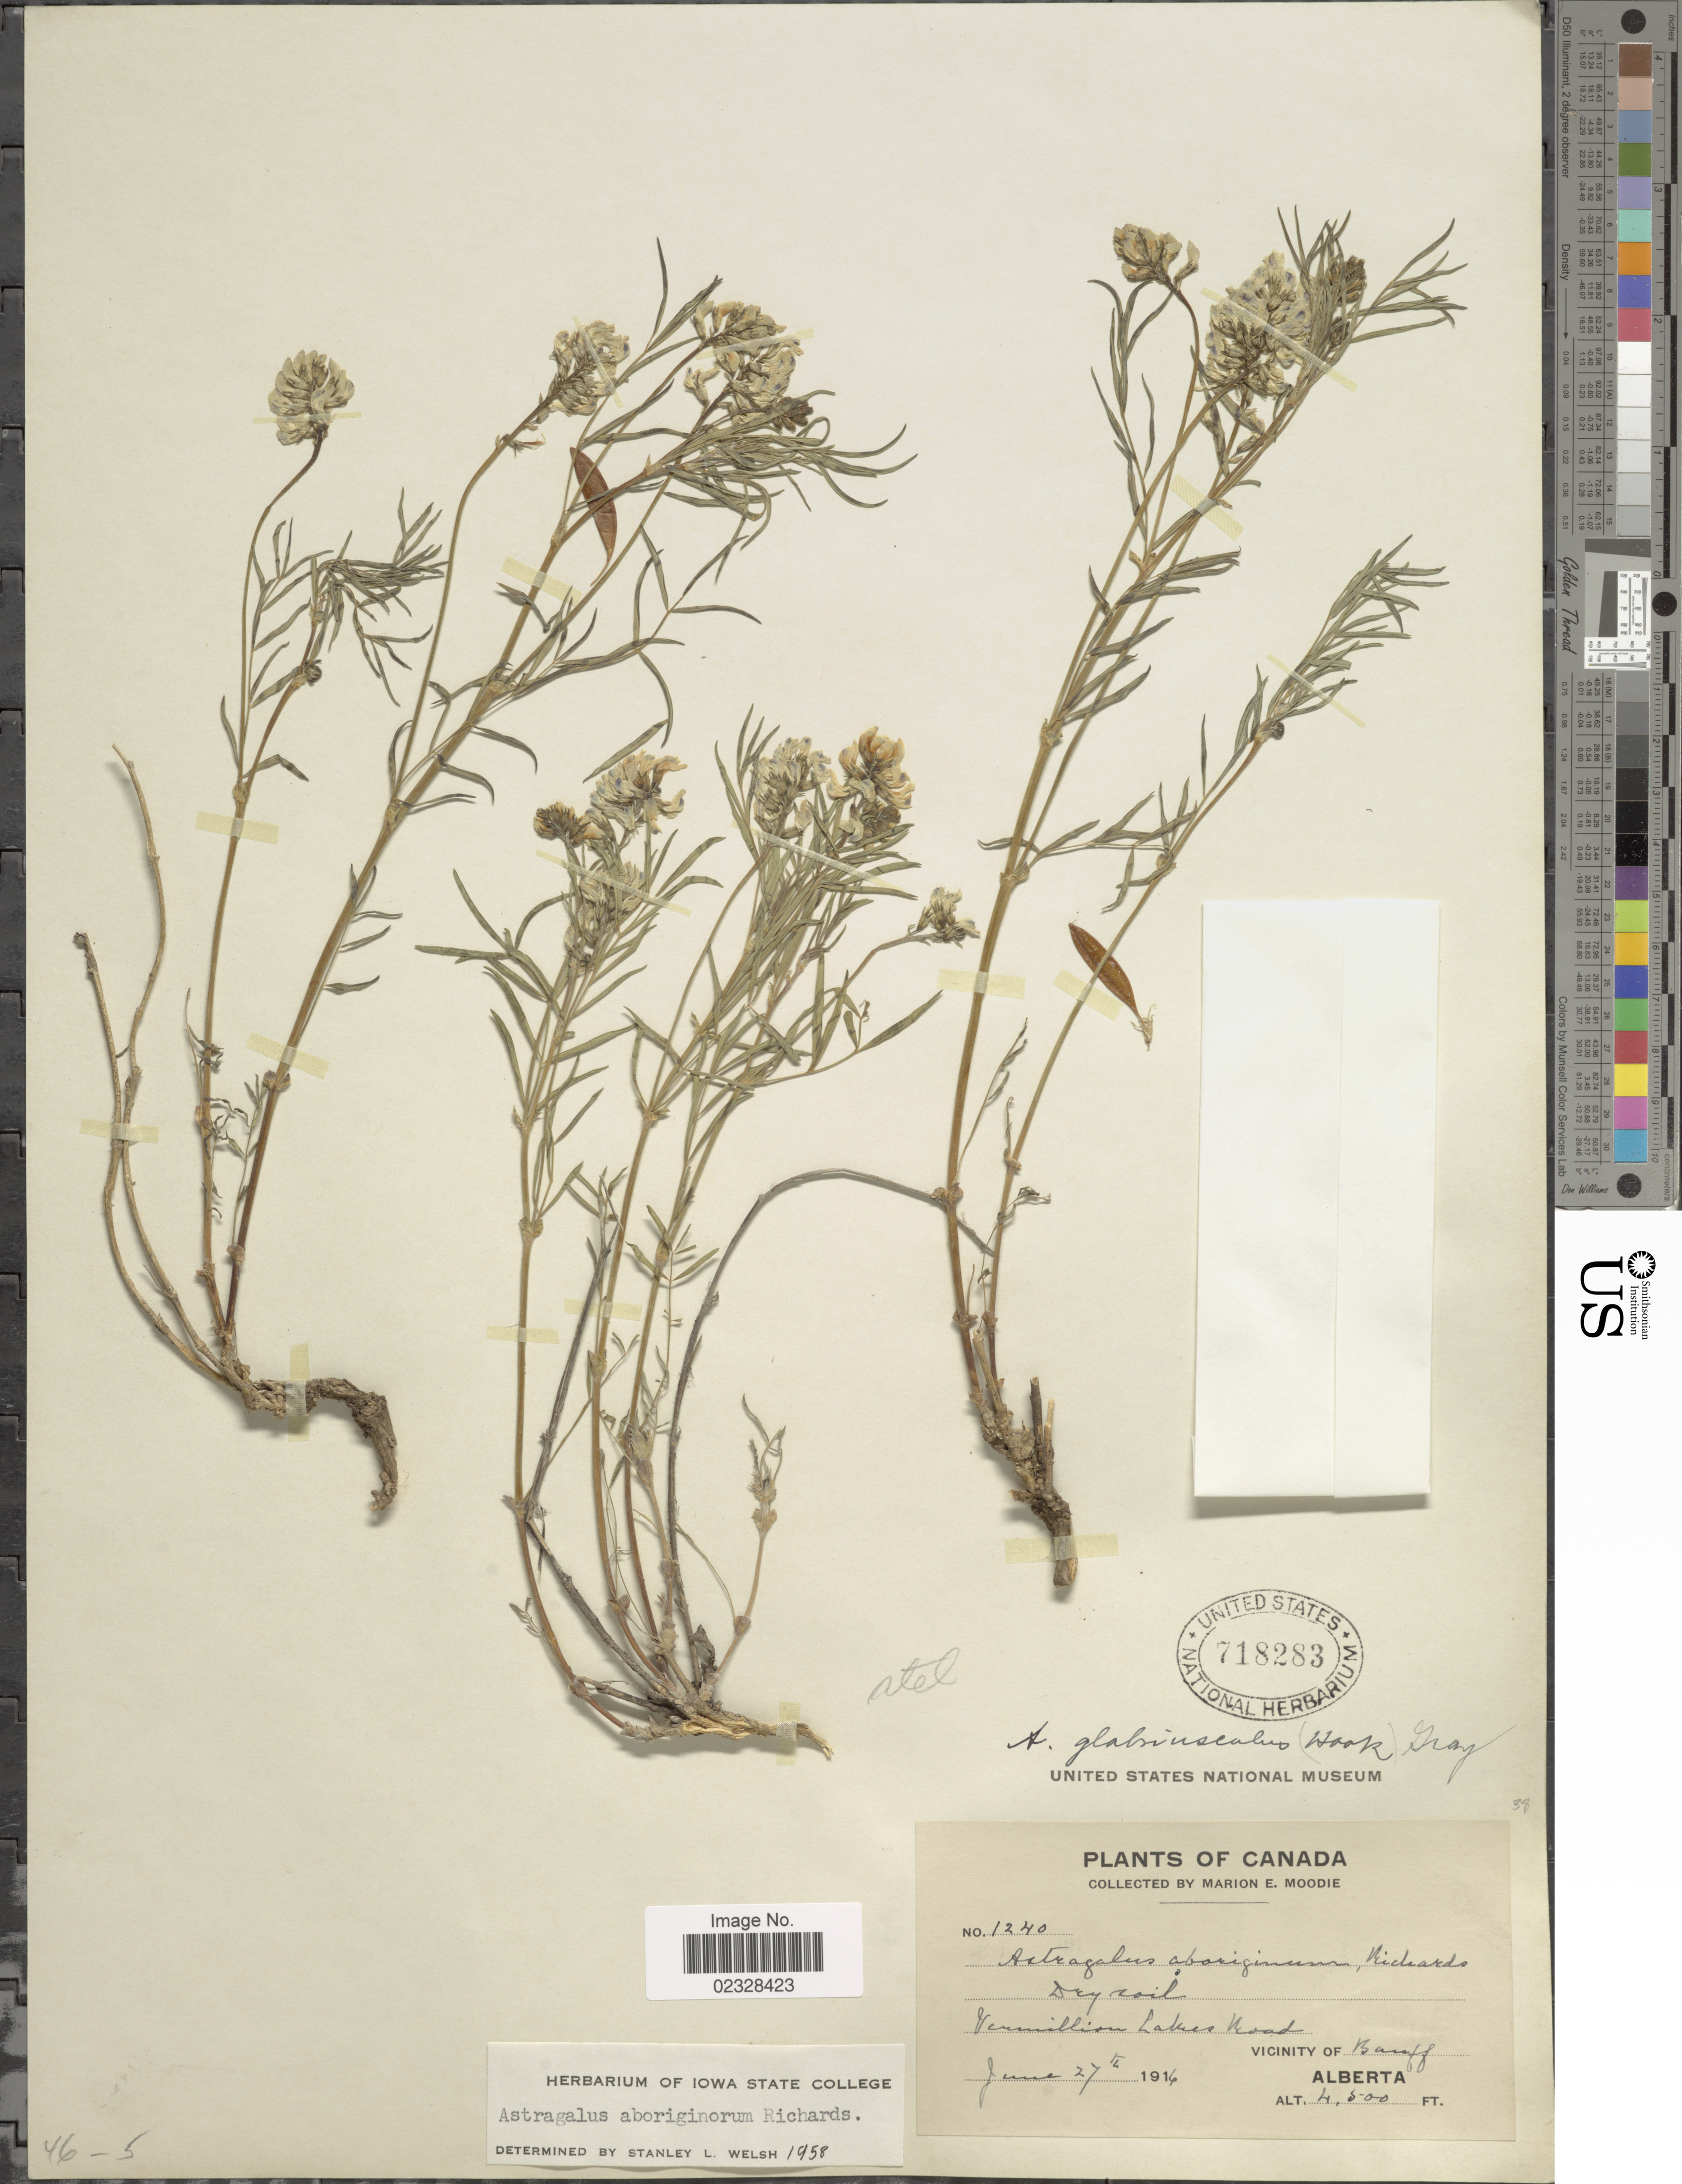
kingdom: Plantae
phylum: Tracheophyta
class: Magnoliopsida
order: Fabales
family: Fabaceae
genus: Astragalus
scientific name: Astragalus aboriginum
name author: Richardson ex Spreng.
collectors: M. E. Moodie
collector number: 1240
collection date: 1916-06-27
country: Canada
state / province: Alberta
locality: Dry soil, Vermillion Lakes Road, vicinity of Banff.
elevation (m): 1372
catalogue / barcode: US 718283